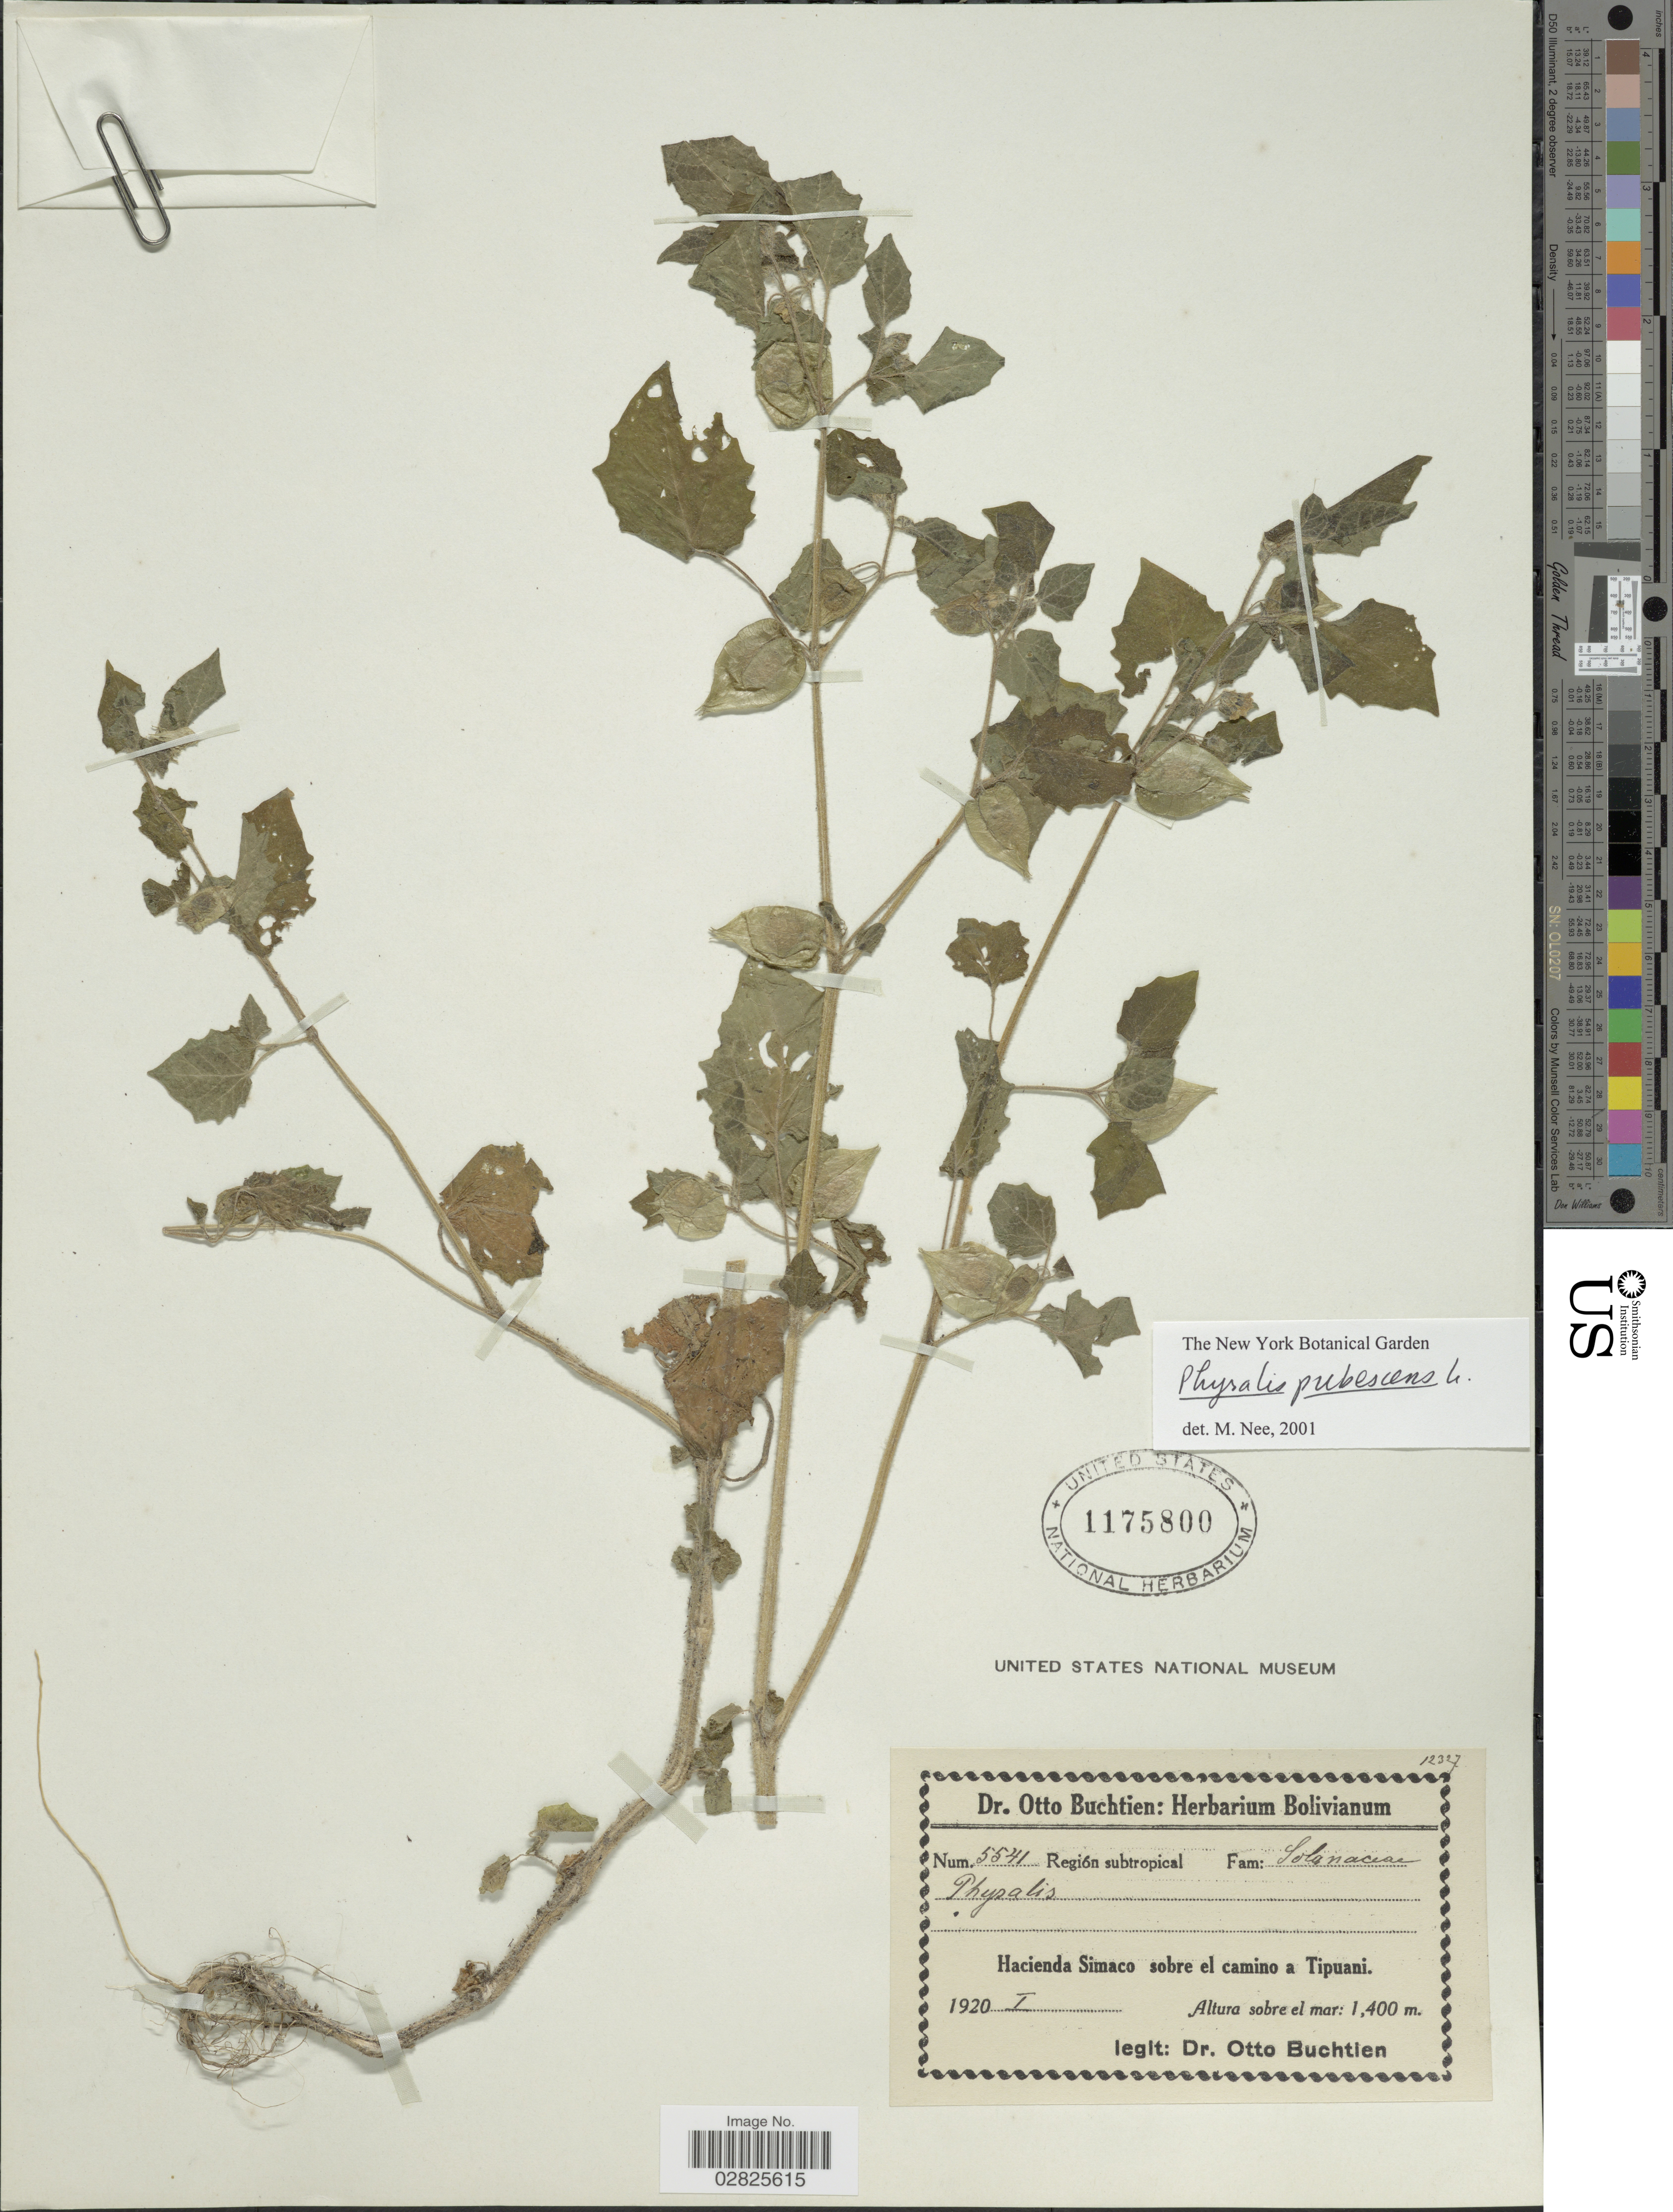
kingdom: Plantae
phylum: Tracheophyta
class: Magnoliopsida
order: Solanales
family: Solanaceae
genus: Physalis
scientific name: Physalis pubescens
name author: L.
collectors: O. Buchtien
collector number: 5541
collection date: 1920-01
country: Bolivia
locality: Hacienda Simaco sobre el camino a Tipuani.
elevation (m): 1400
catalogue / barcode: US 1175800